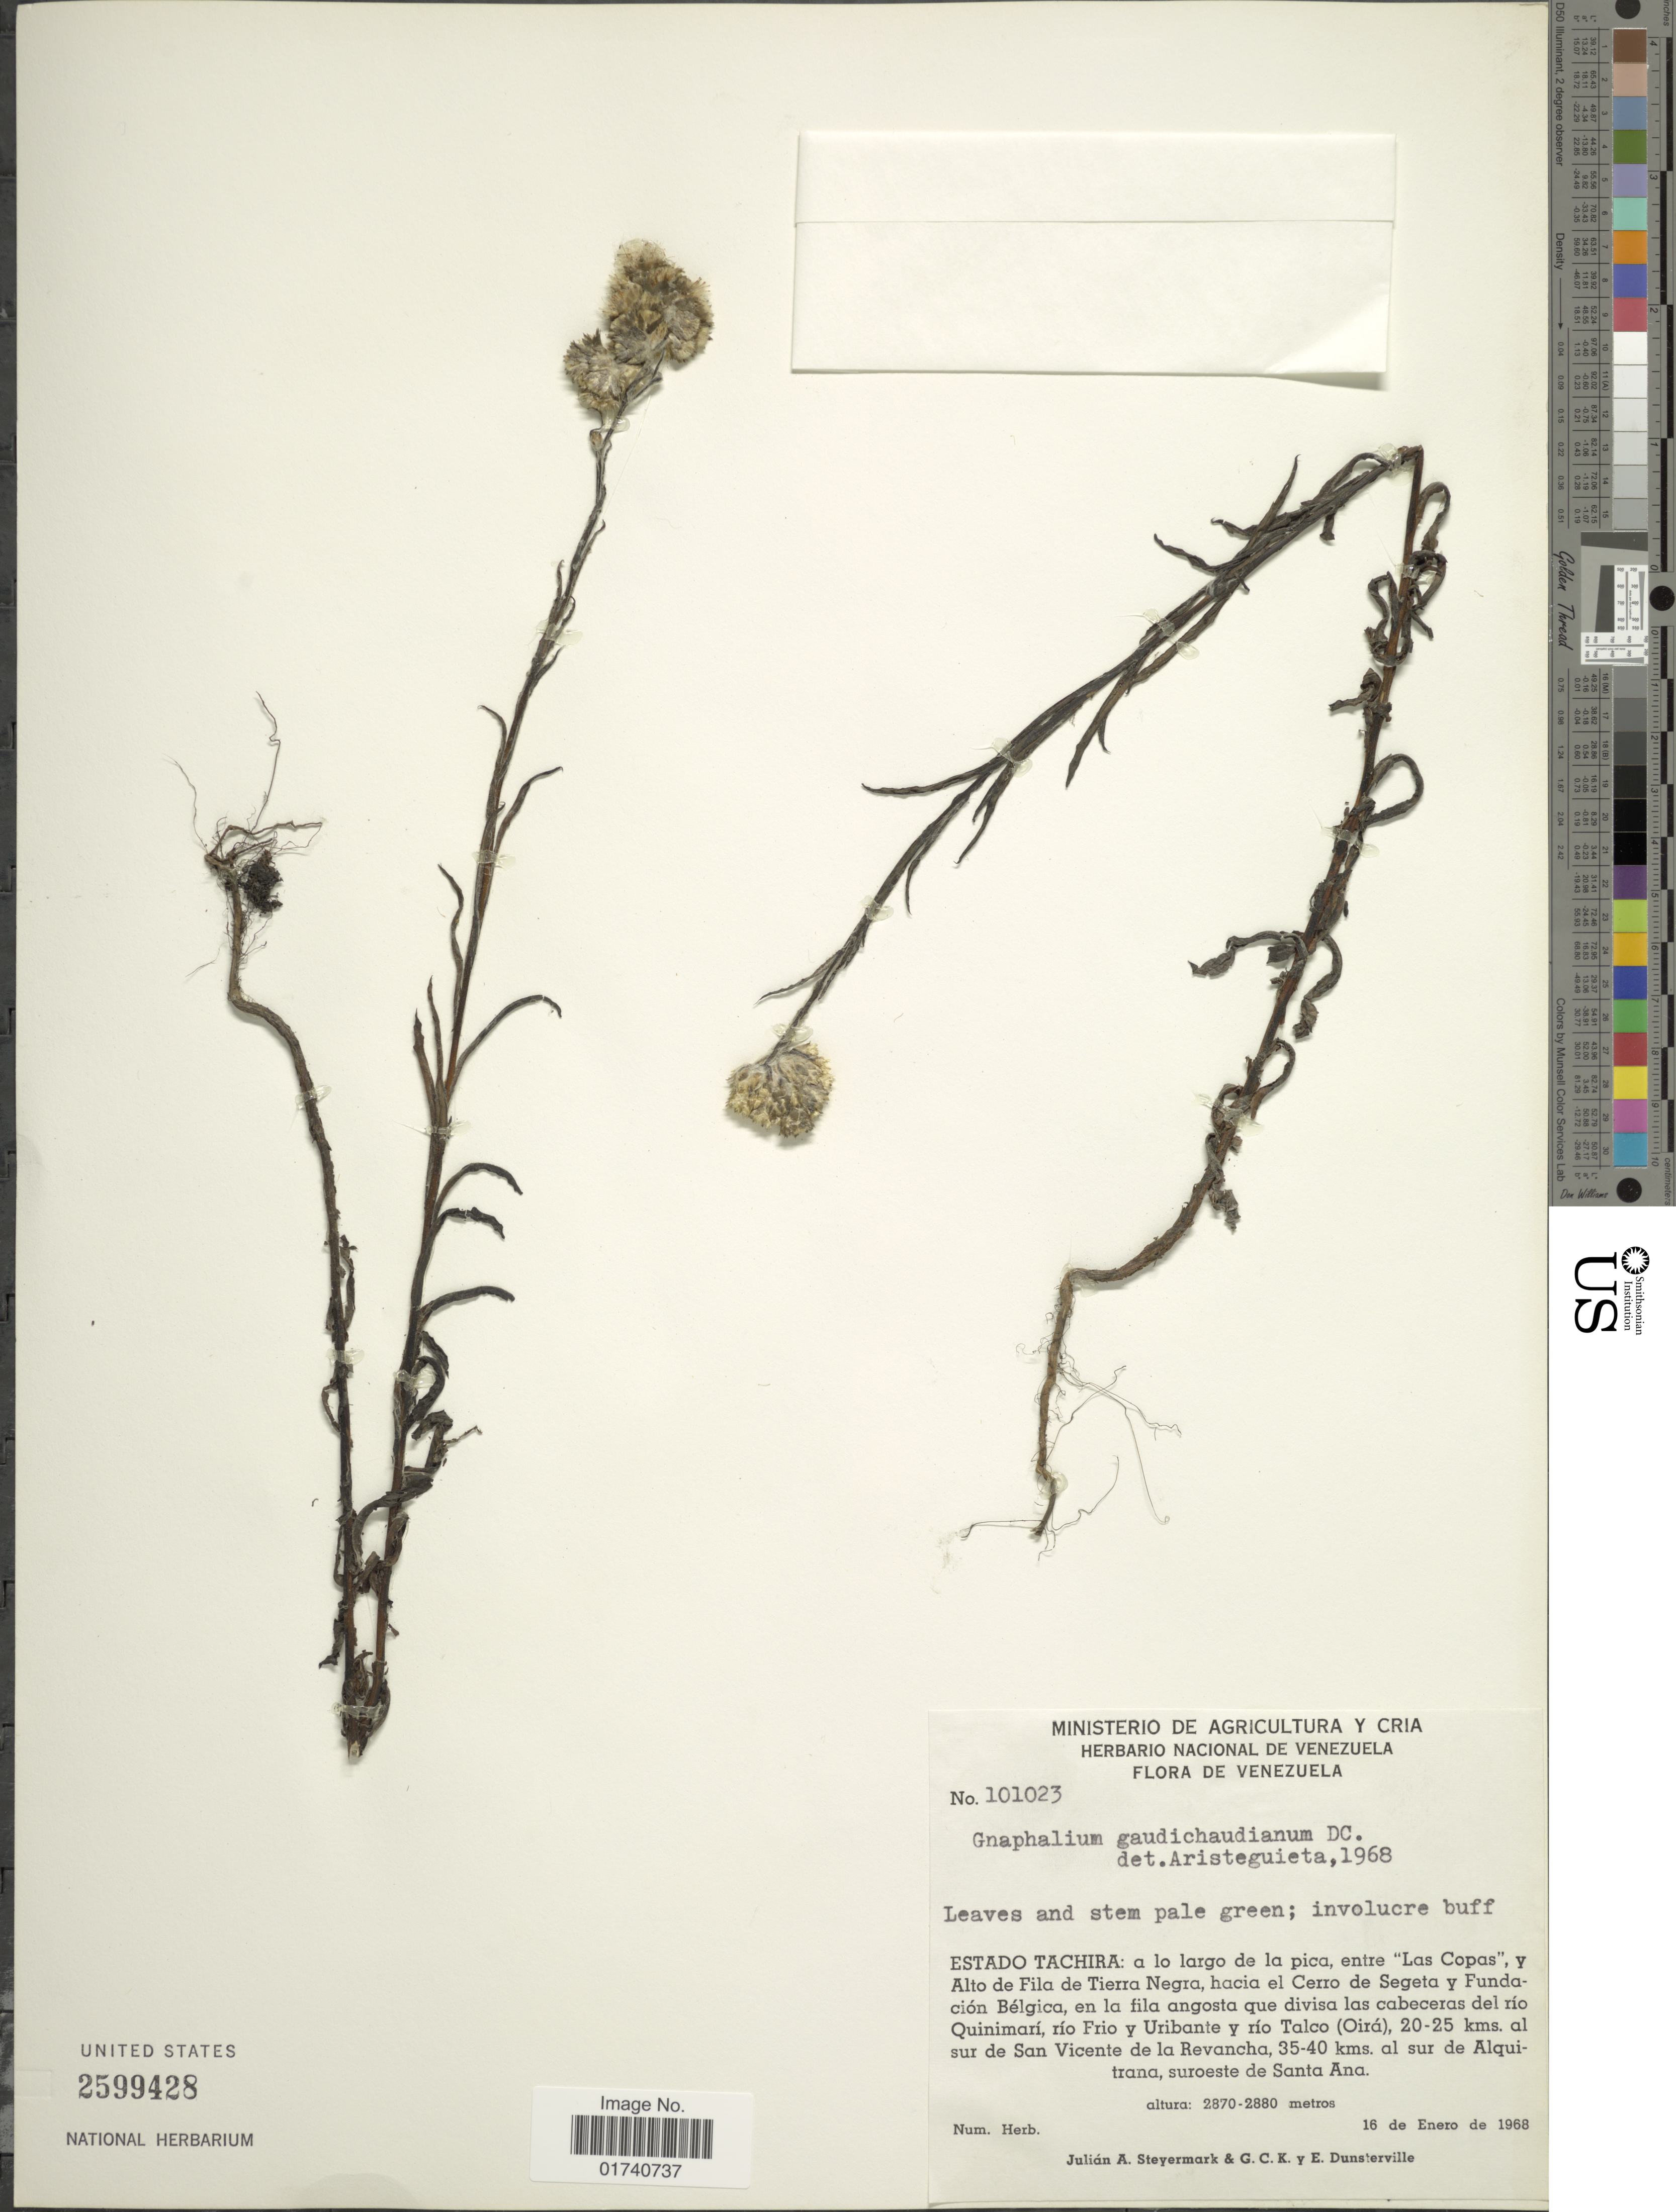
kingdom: Plantae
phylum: Tracheophyta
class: Magnoliopsida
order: Asterales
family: Asteraceae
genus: Pseudognaphalium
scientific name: Pseudognaphalium gaudichaudianum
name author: (DC.) Anderb.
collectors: J. Steyermark, G. C. K. Dunsterville & E. Dunsterville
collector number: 101023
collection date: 1968-01-18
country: Venezuela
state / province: Tachira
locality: Estado Tachira: a lo largo de la pica, entre 'Las Copas', y Alto de Fila de Tierra Negra, hacia el Cerro de Segeta y Fundacion Belgica, en la fila angosta que divisa las cabeceras del rio Quinimari, rio Frio y Uribante y rio Talco (Oira), 20-25 kms. al sur de San Vicente de la Revancha, 35-40 kms. al dur de Alquitrana, suroeste de Santa Ana.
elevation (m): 2870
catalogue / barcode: US 2599428